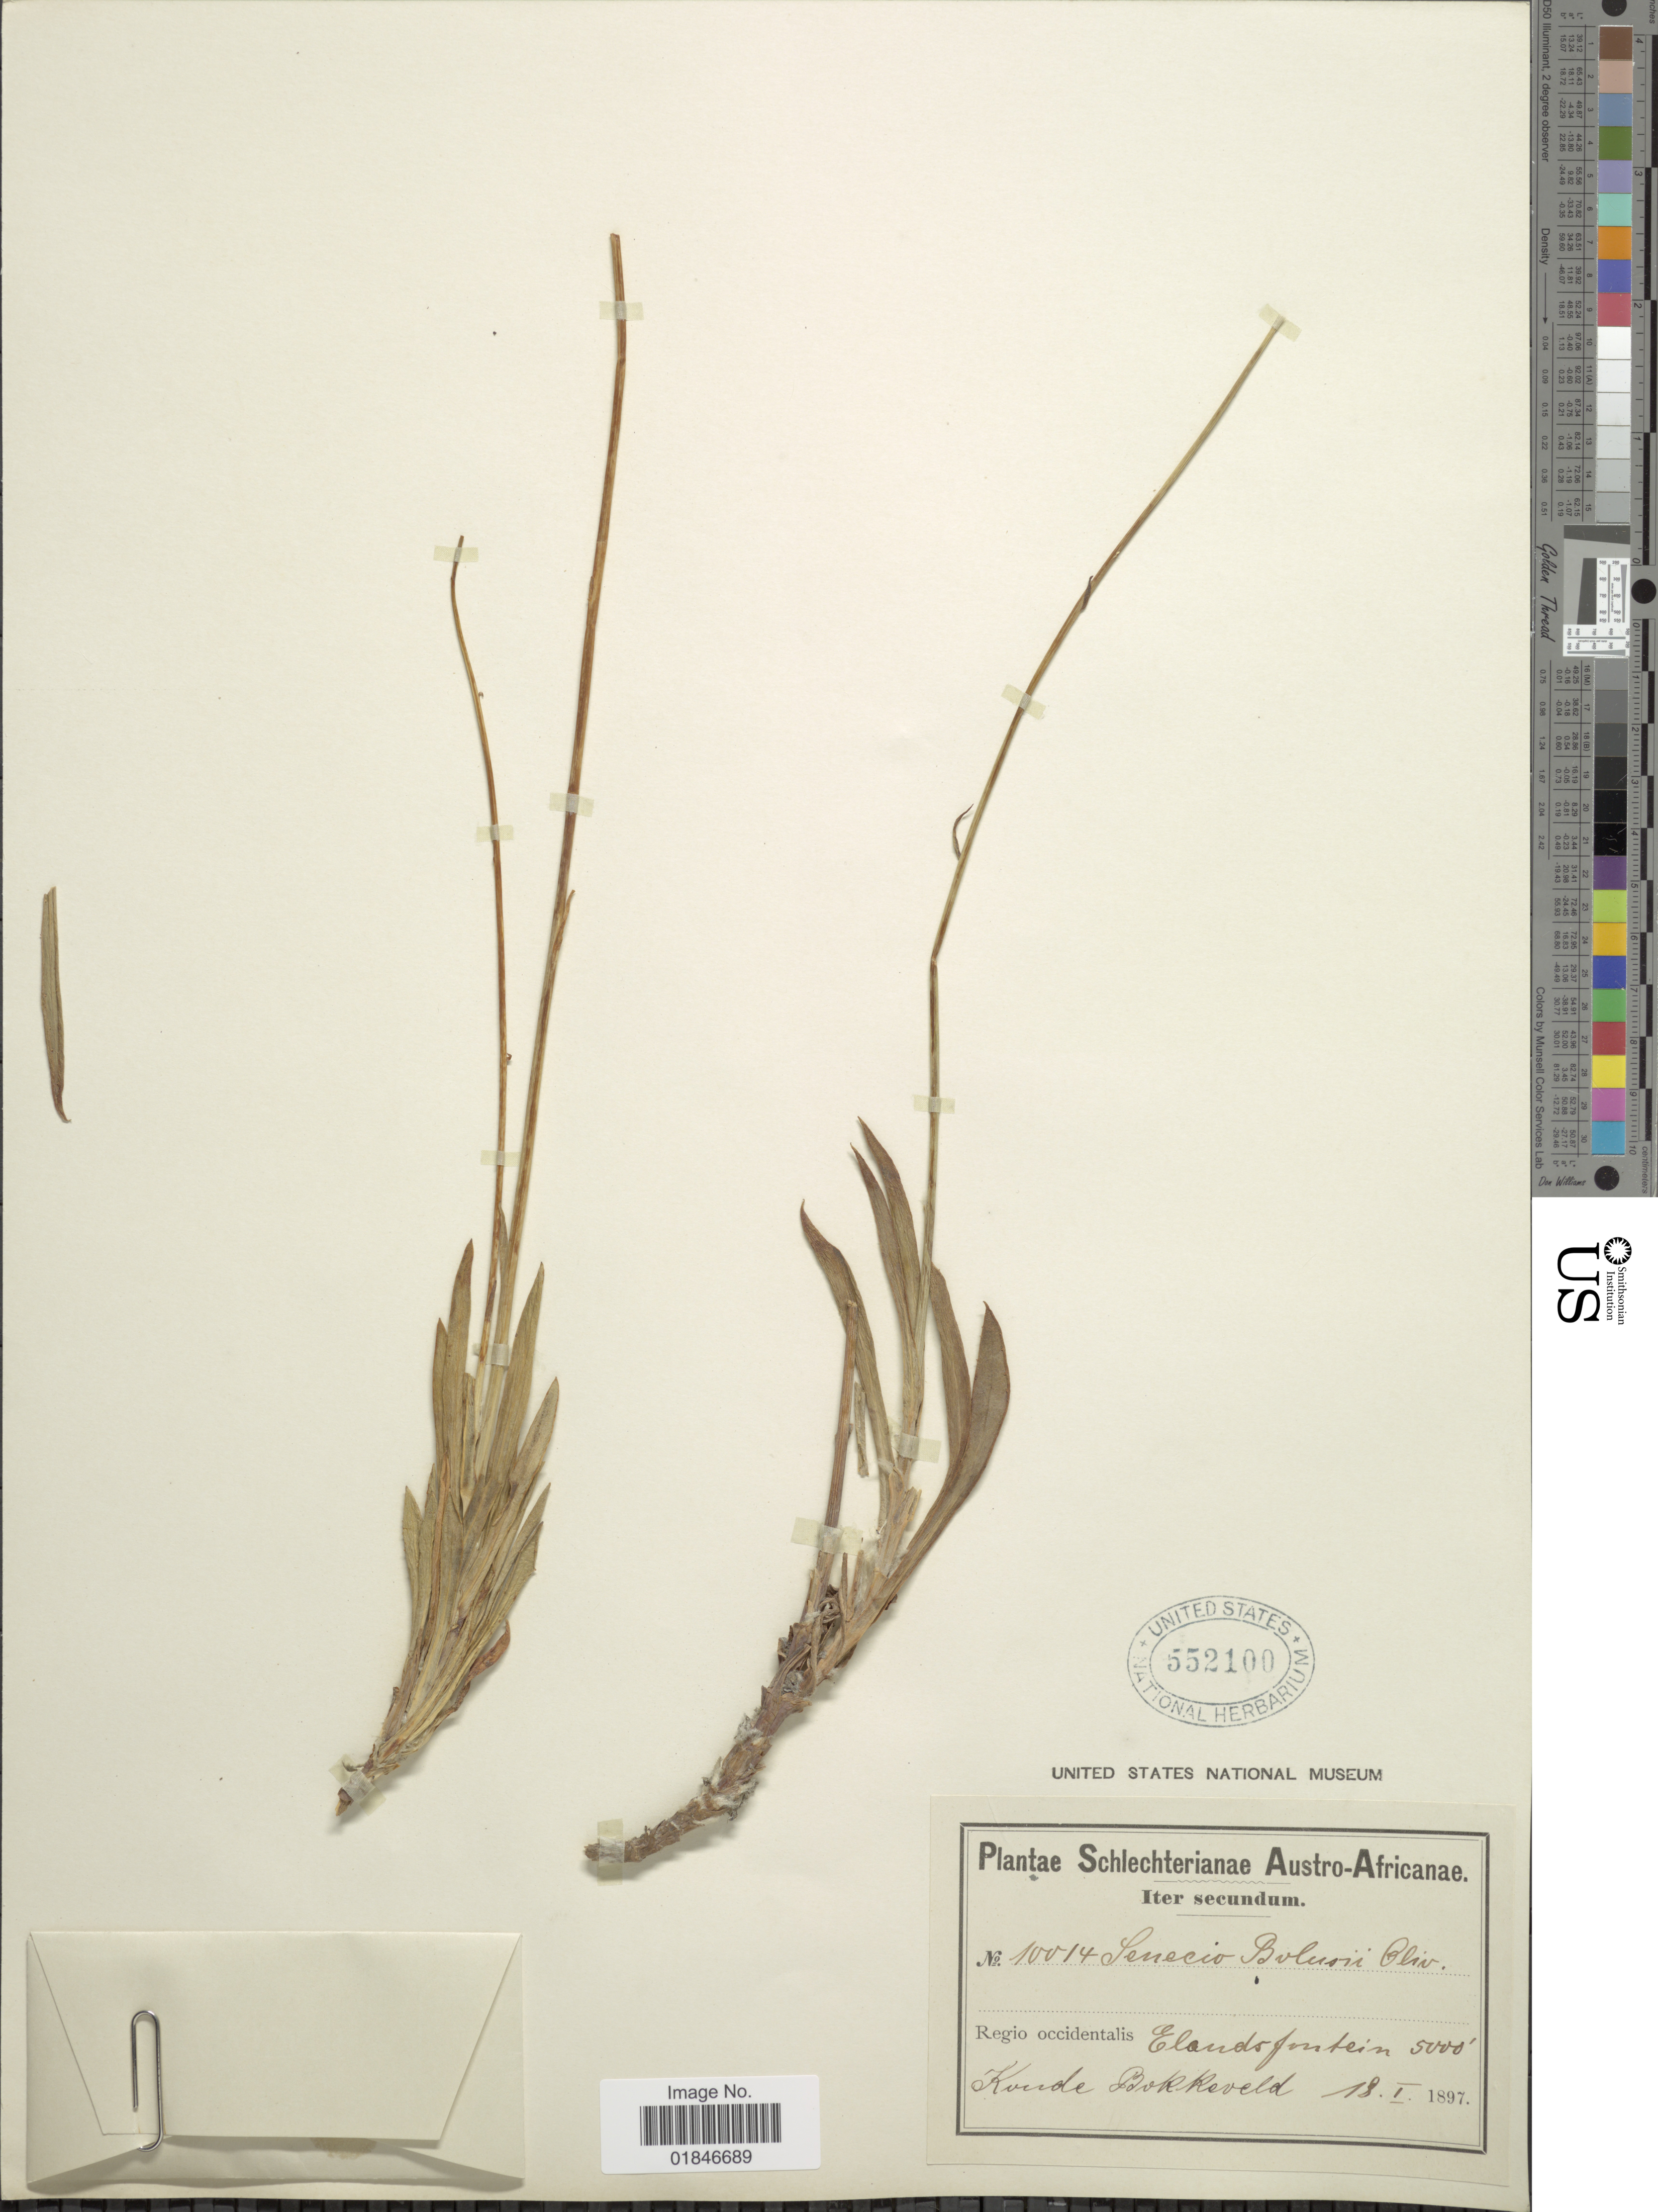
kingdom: Plantae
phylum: Tracheophyta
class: Magnoliopsida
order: Asterales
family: Asteraceae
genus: Phaneroglossa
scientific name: Phaneroglossa bolusii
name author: (Oliv.) B. Nord.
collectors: Schlechter, --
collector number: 10014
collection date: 1897-03-18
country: South Africa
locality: Austro-Africanae. Regio occidentalis Elandsfontein, Koue Bokkeveld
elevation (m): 1524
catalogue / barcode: US 552100